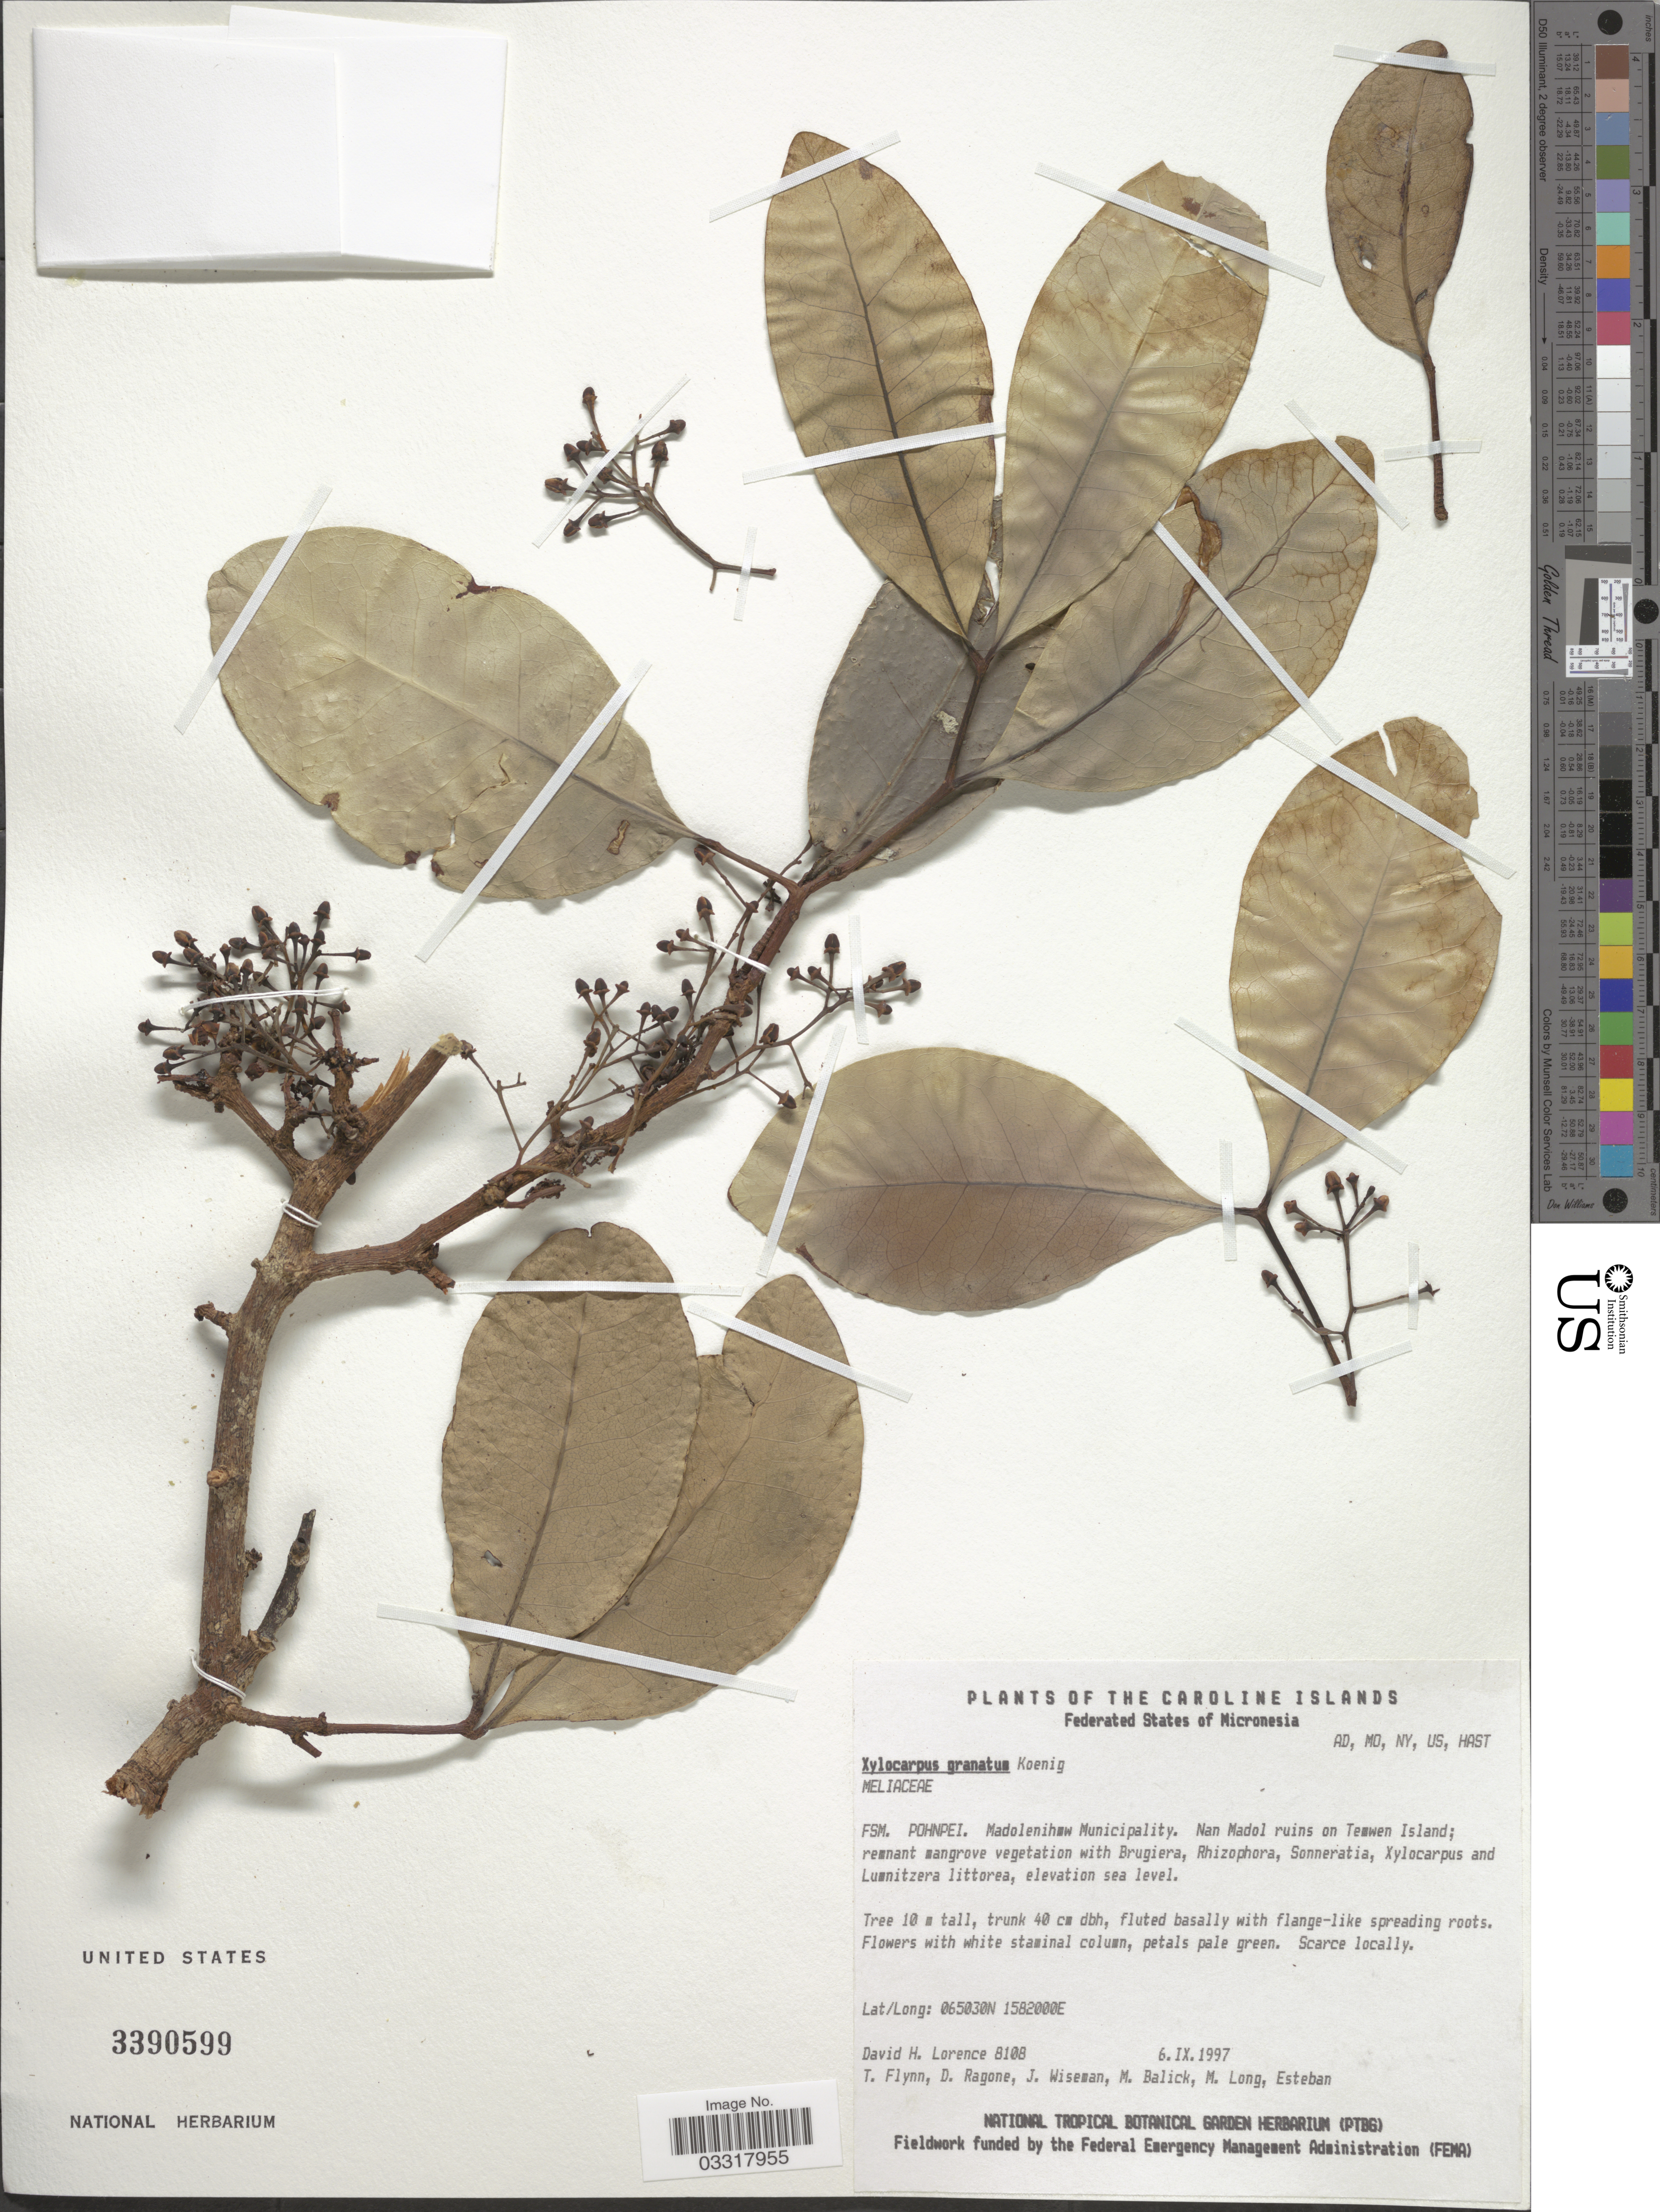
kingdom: Plantae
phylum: Tracheophyta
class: Magnoliopsida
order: Sapindales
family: Meliaceae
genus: Xylocarpus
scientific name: Xylocarpus granatum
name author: J. Koenig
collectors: D. Lorence, T. Flynn, D. Ragone, J. Wiseman & et al.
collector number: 8108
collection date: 1997-09-06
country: Micronesia, Federated States of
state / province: Pohnpei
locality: Caroline Islands. Federated States of Micronesia. Fsm. Pohnpei. Madolenihmw Municipality. Nan Madol ruins on Temwan Island.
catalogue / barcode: US 3390599